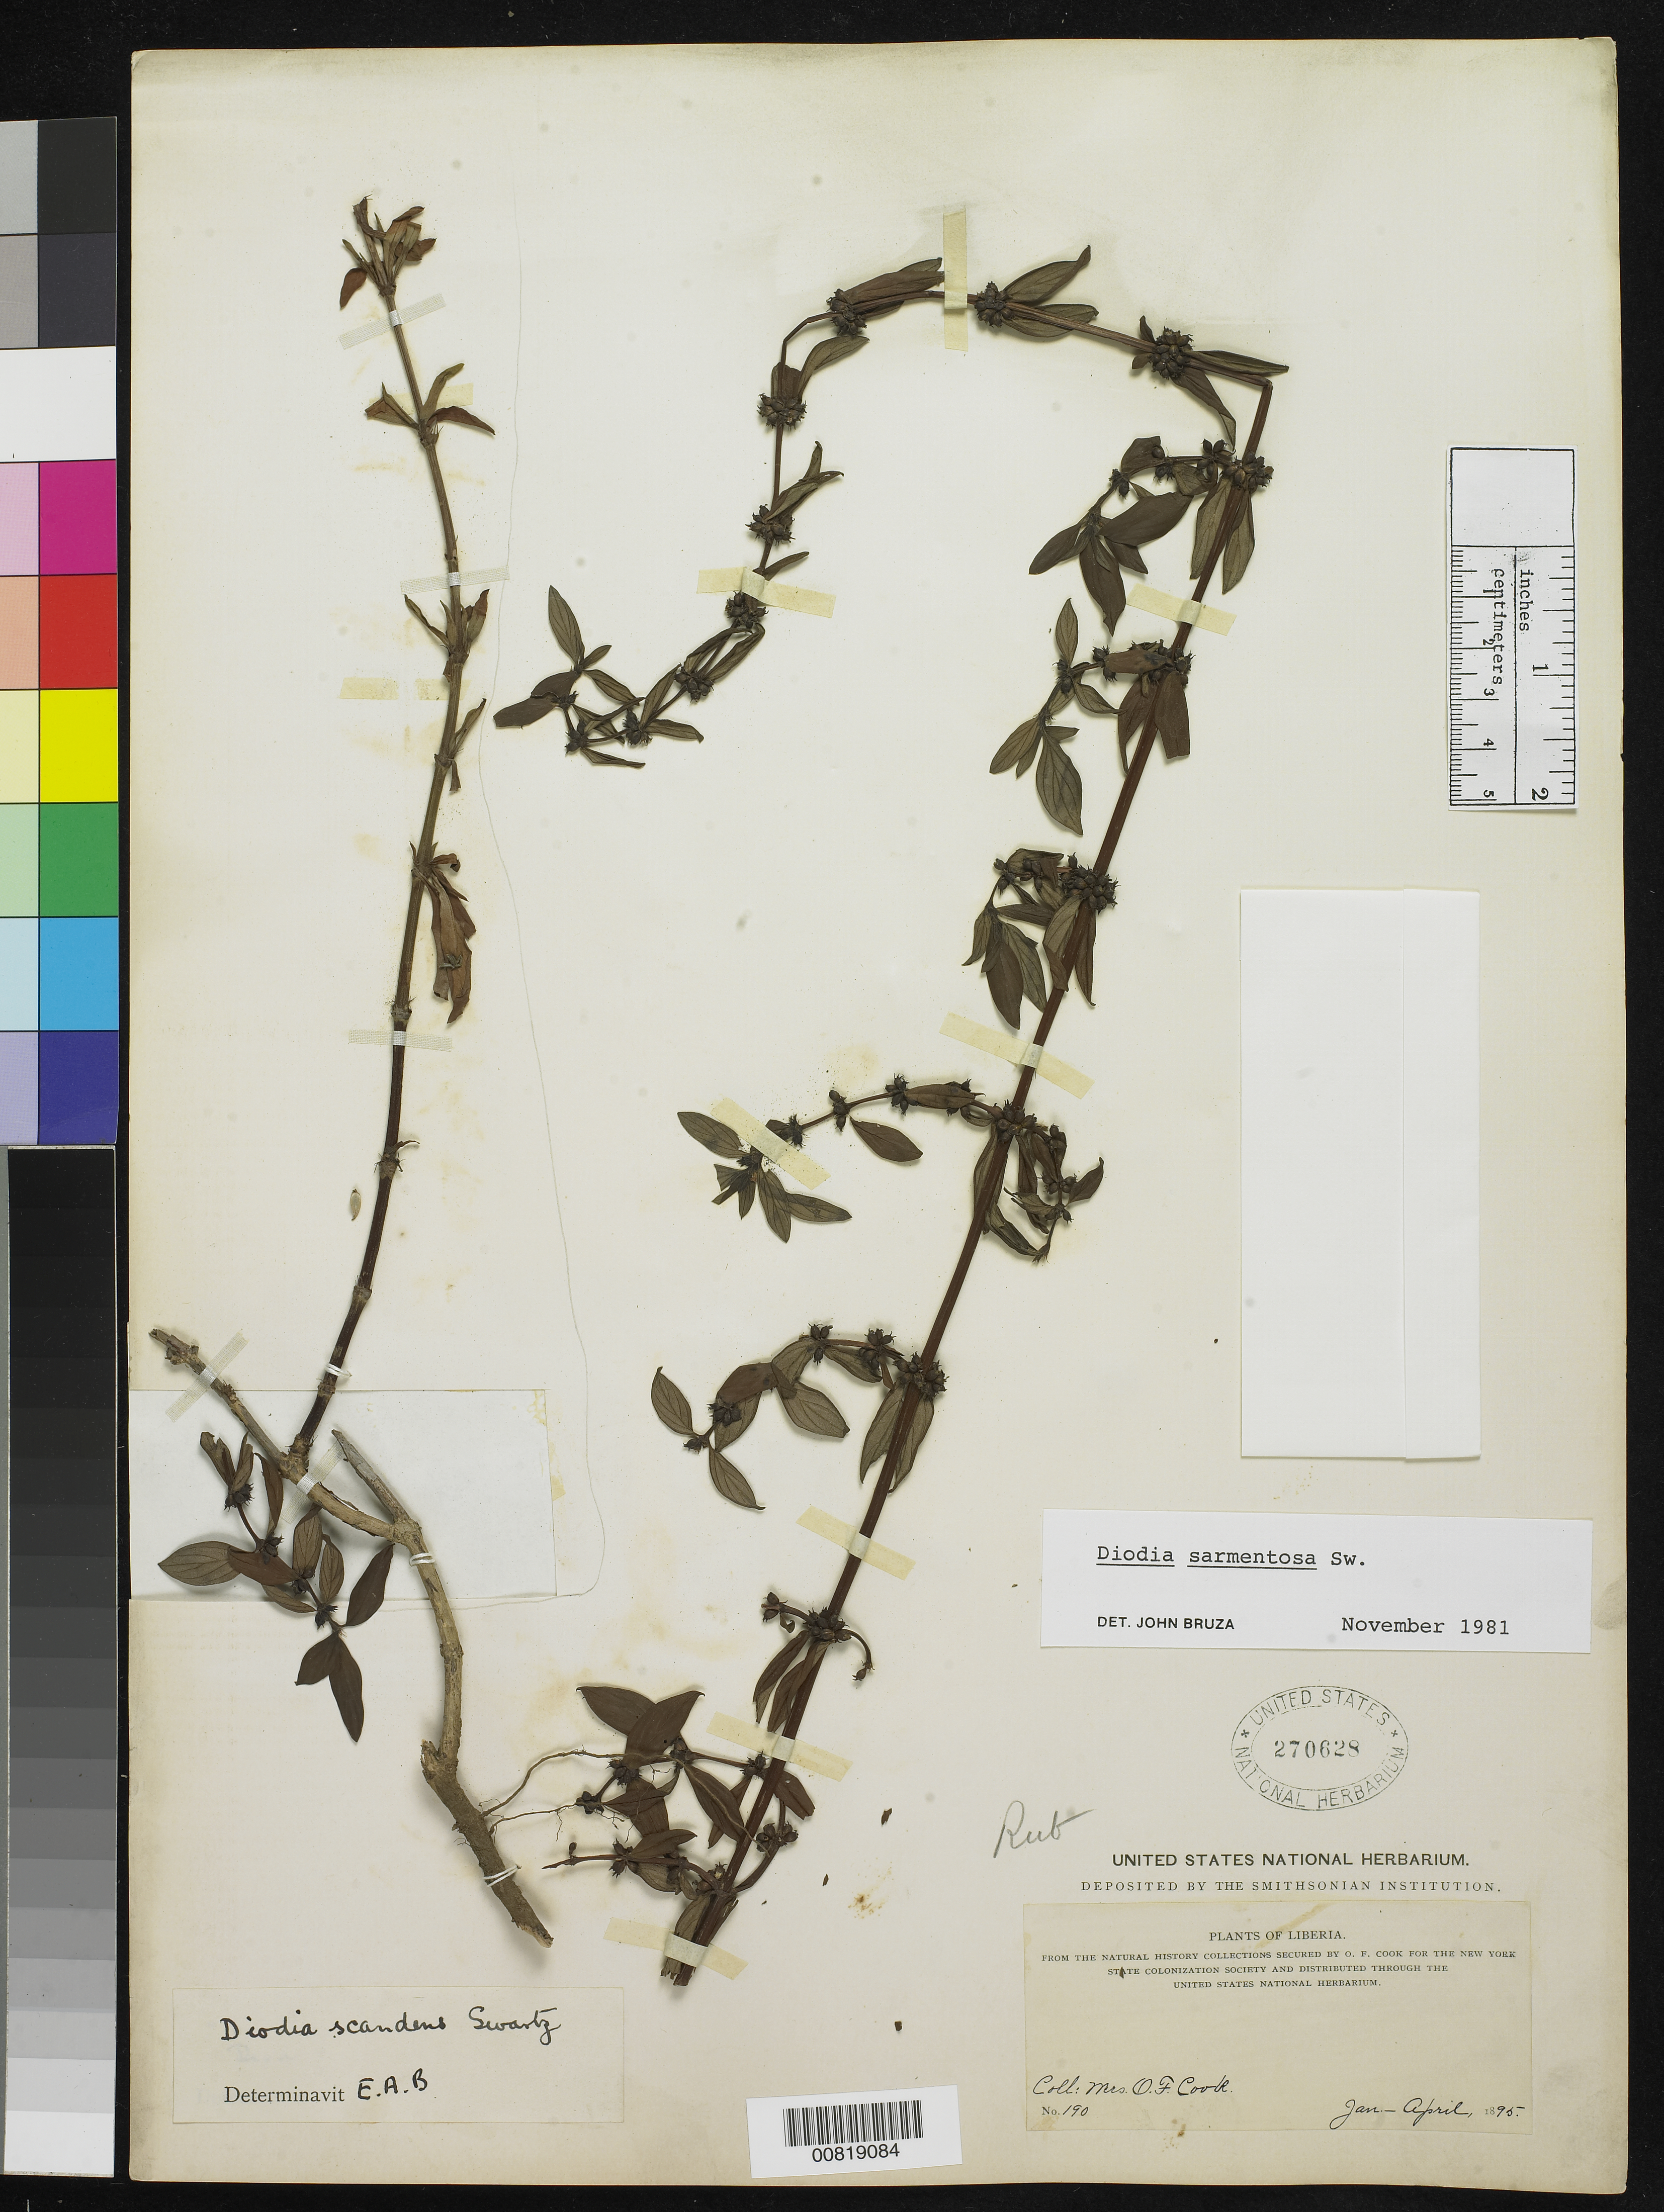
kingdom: Plantae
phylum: Tracheophyta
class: Magnoliopsida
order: Gentianales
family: Rubiaceae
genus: Diodia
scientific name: Diodia sarmentosa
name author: Sw.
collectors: Alice C. Cook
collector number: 190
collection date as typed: Jan 1895 to -- Apr 1895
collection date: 1895-01/1895-04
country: Liberia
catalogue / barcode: US 270628